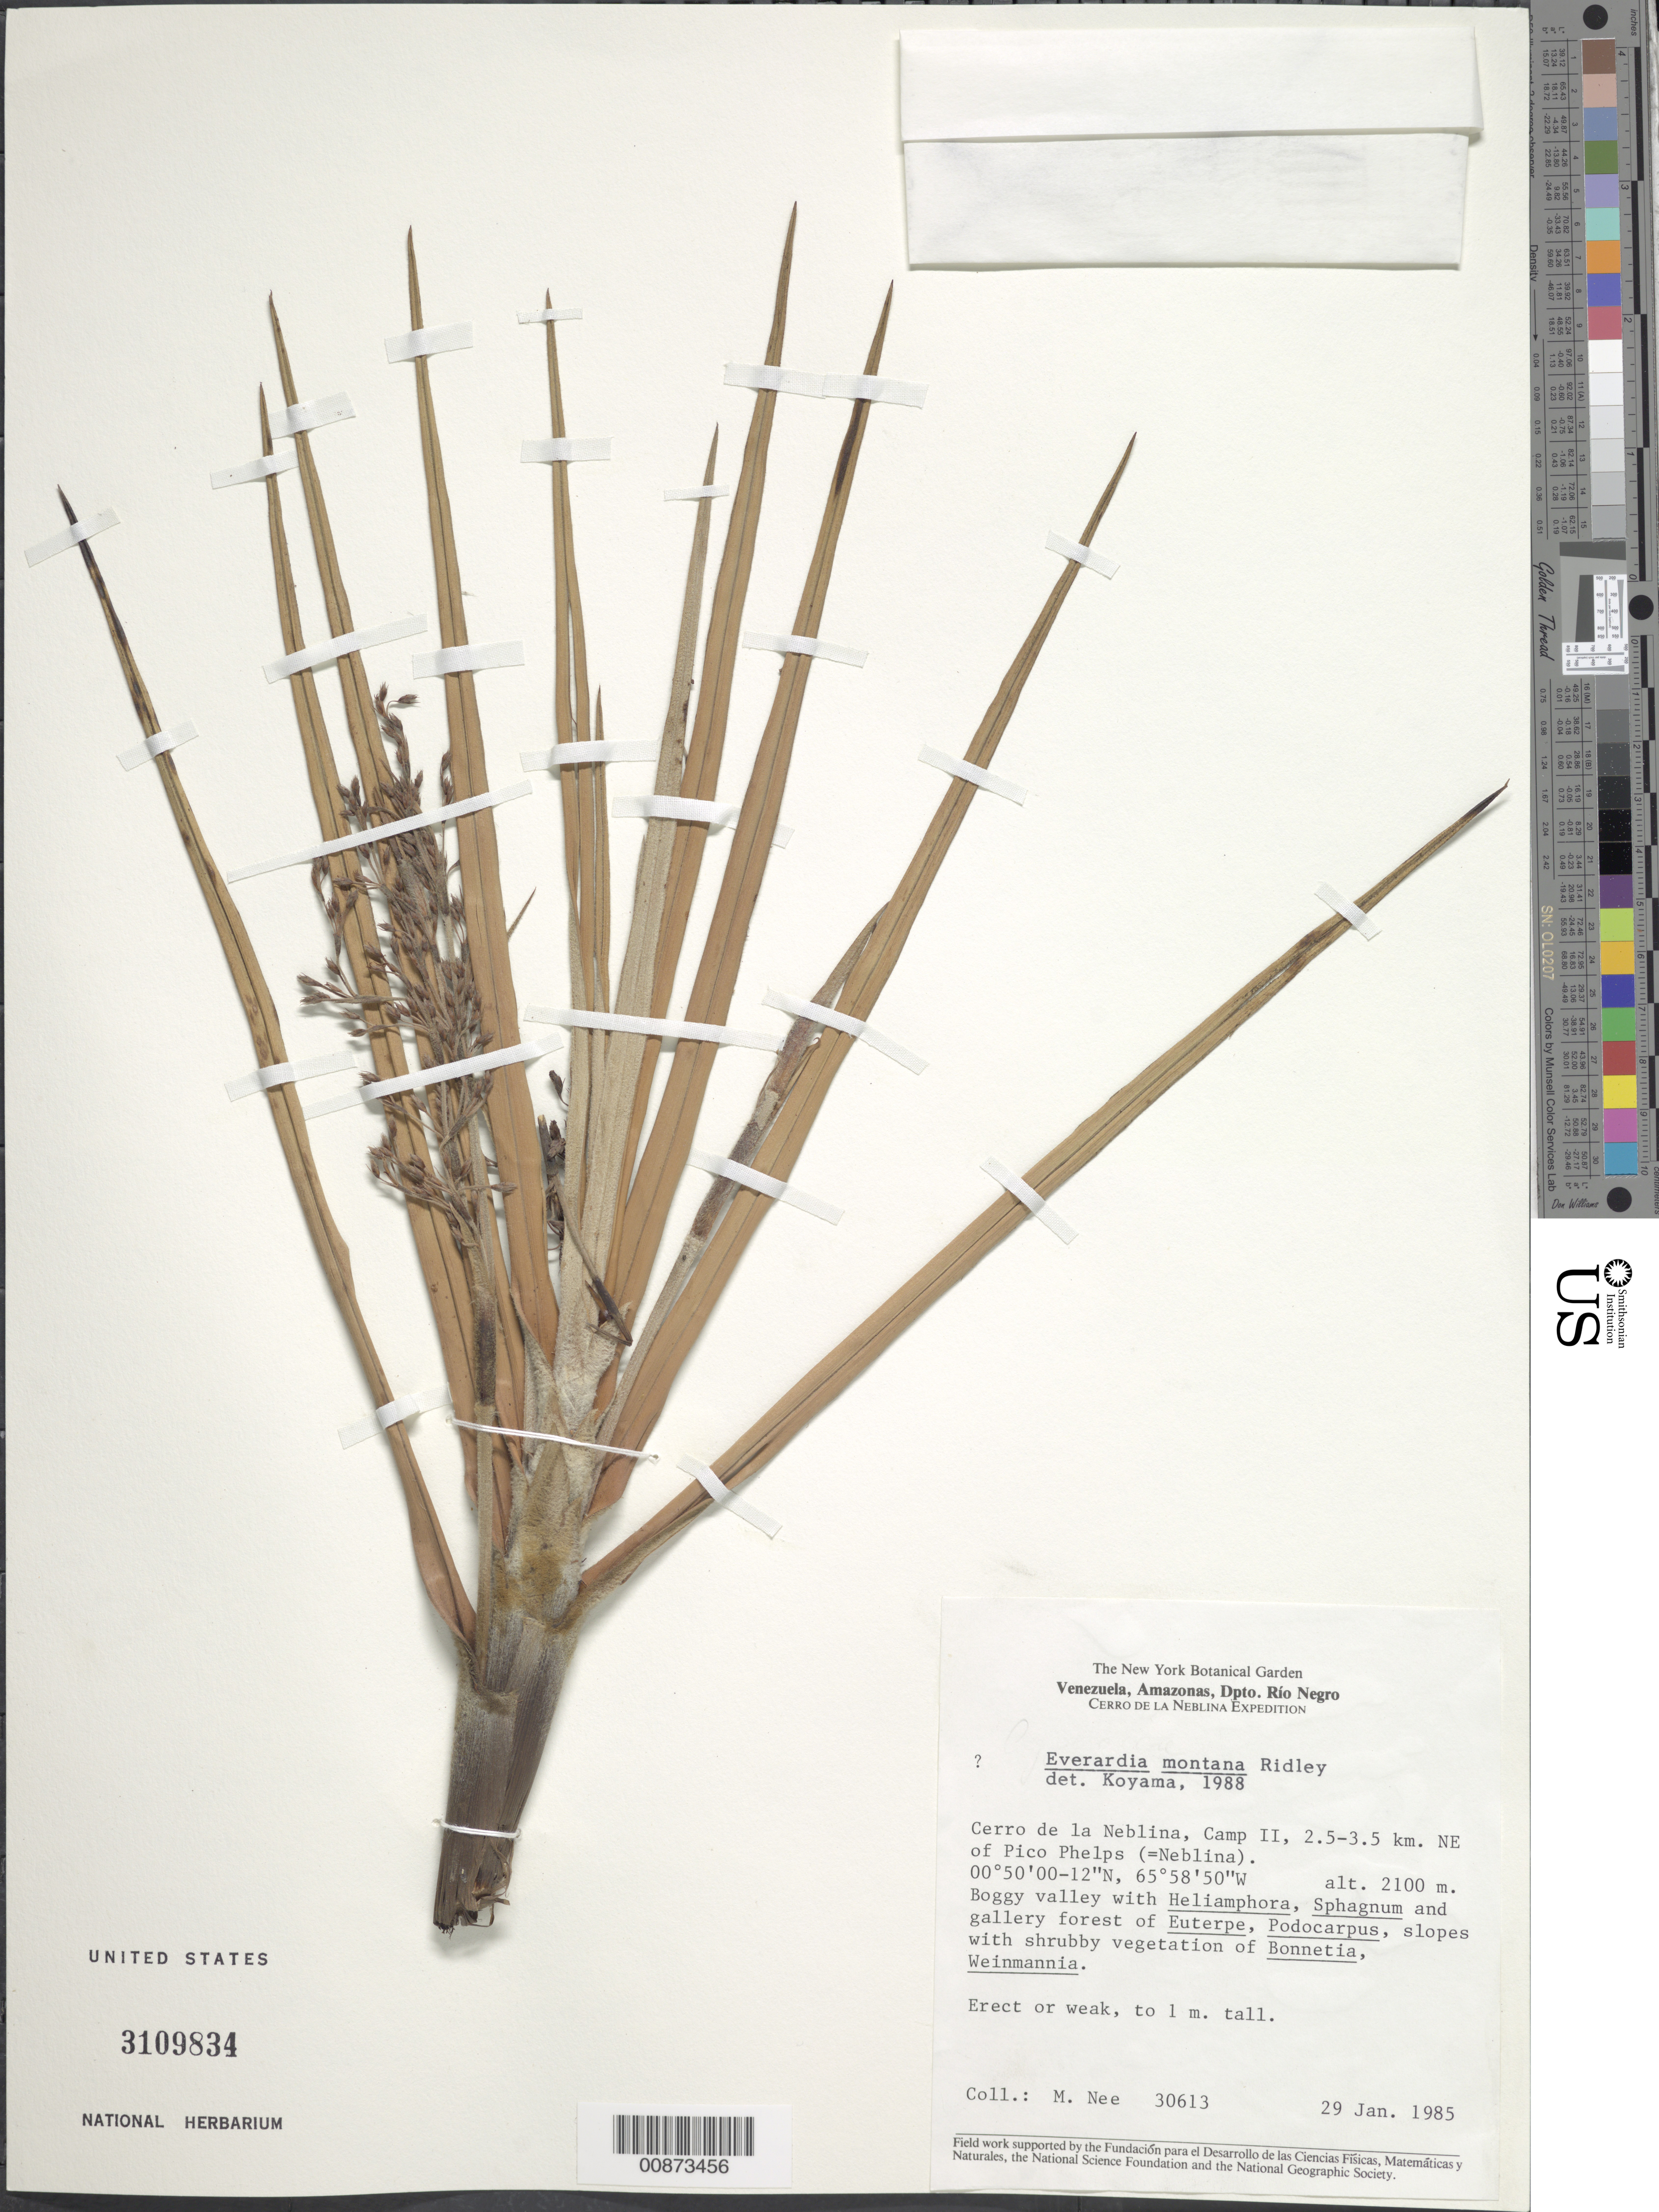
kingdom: Plantae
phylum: Tracheophyta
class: Liliopsida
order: Poales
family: Cyperaceae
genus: Cephalocarpus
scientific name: Cephalocarpus montanus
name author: (Ridley) S.M. Costa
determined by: Strong, Mark T., (BOT), Smithsonian Institution - National Museum of Natural History (UNITED STATES)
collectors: M. Nee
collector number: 30613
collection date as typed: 29-Jan-85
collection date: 1985-01-29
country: Venezuela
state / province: Amazonas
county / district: Río Negro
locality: Cerro de la Neblina, Camp II, 2.5-3.5 km NE Pico Phelps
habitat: Boggy valley with Heliamphora, Sphagnum and gallery forest of Euterpe, Podocarpus, slopes with shrubby vegetation of Bonnetia, Weinmannia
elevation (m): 2100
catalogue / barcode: US 3109834